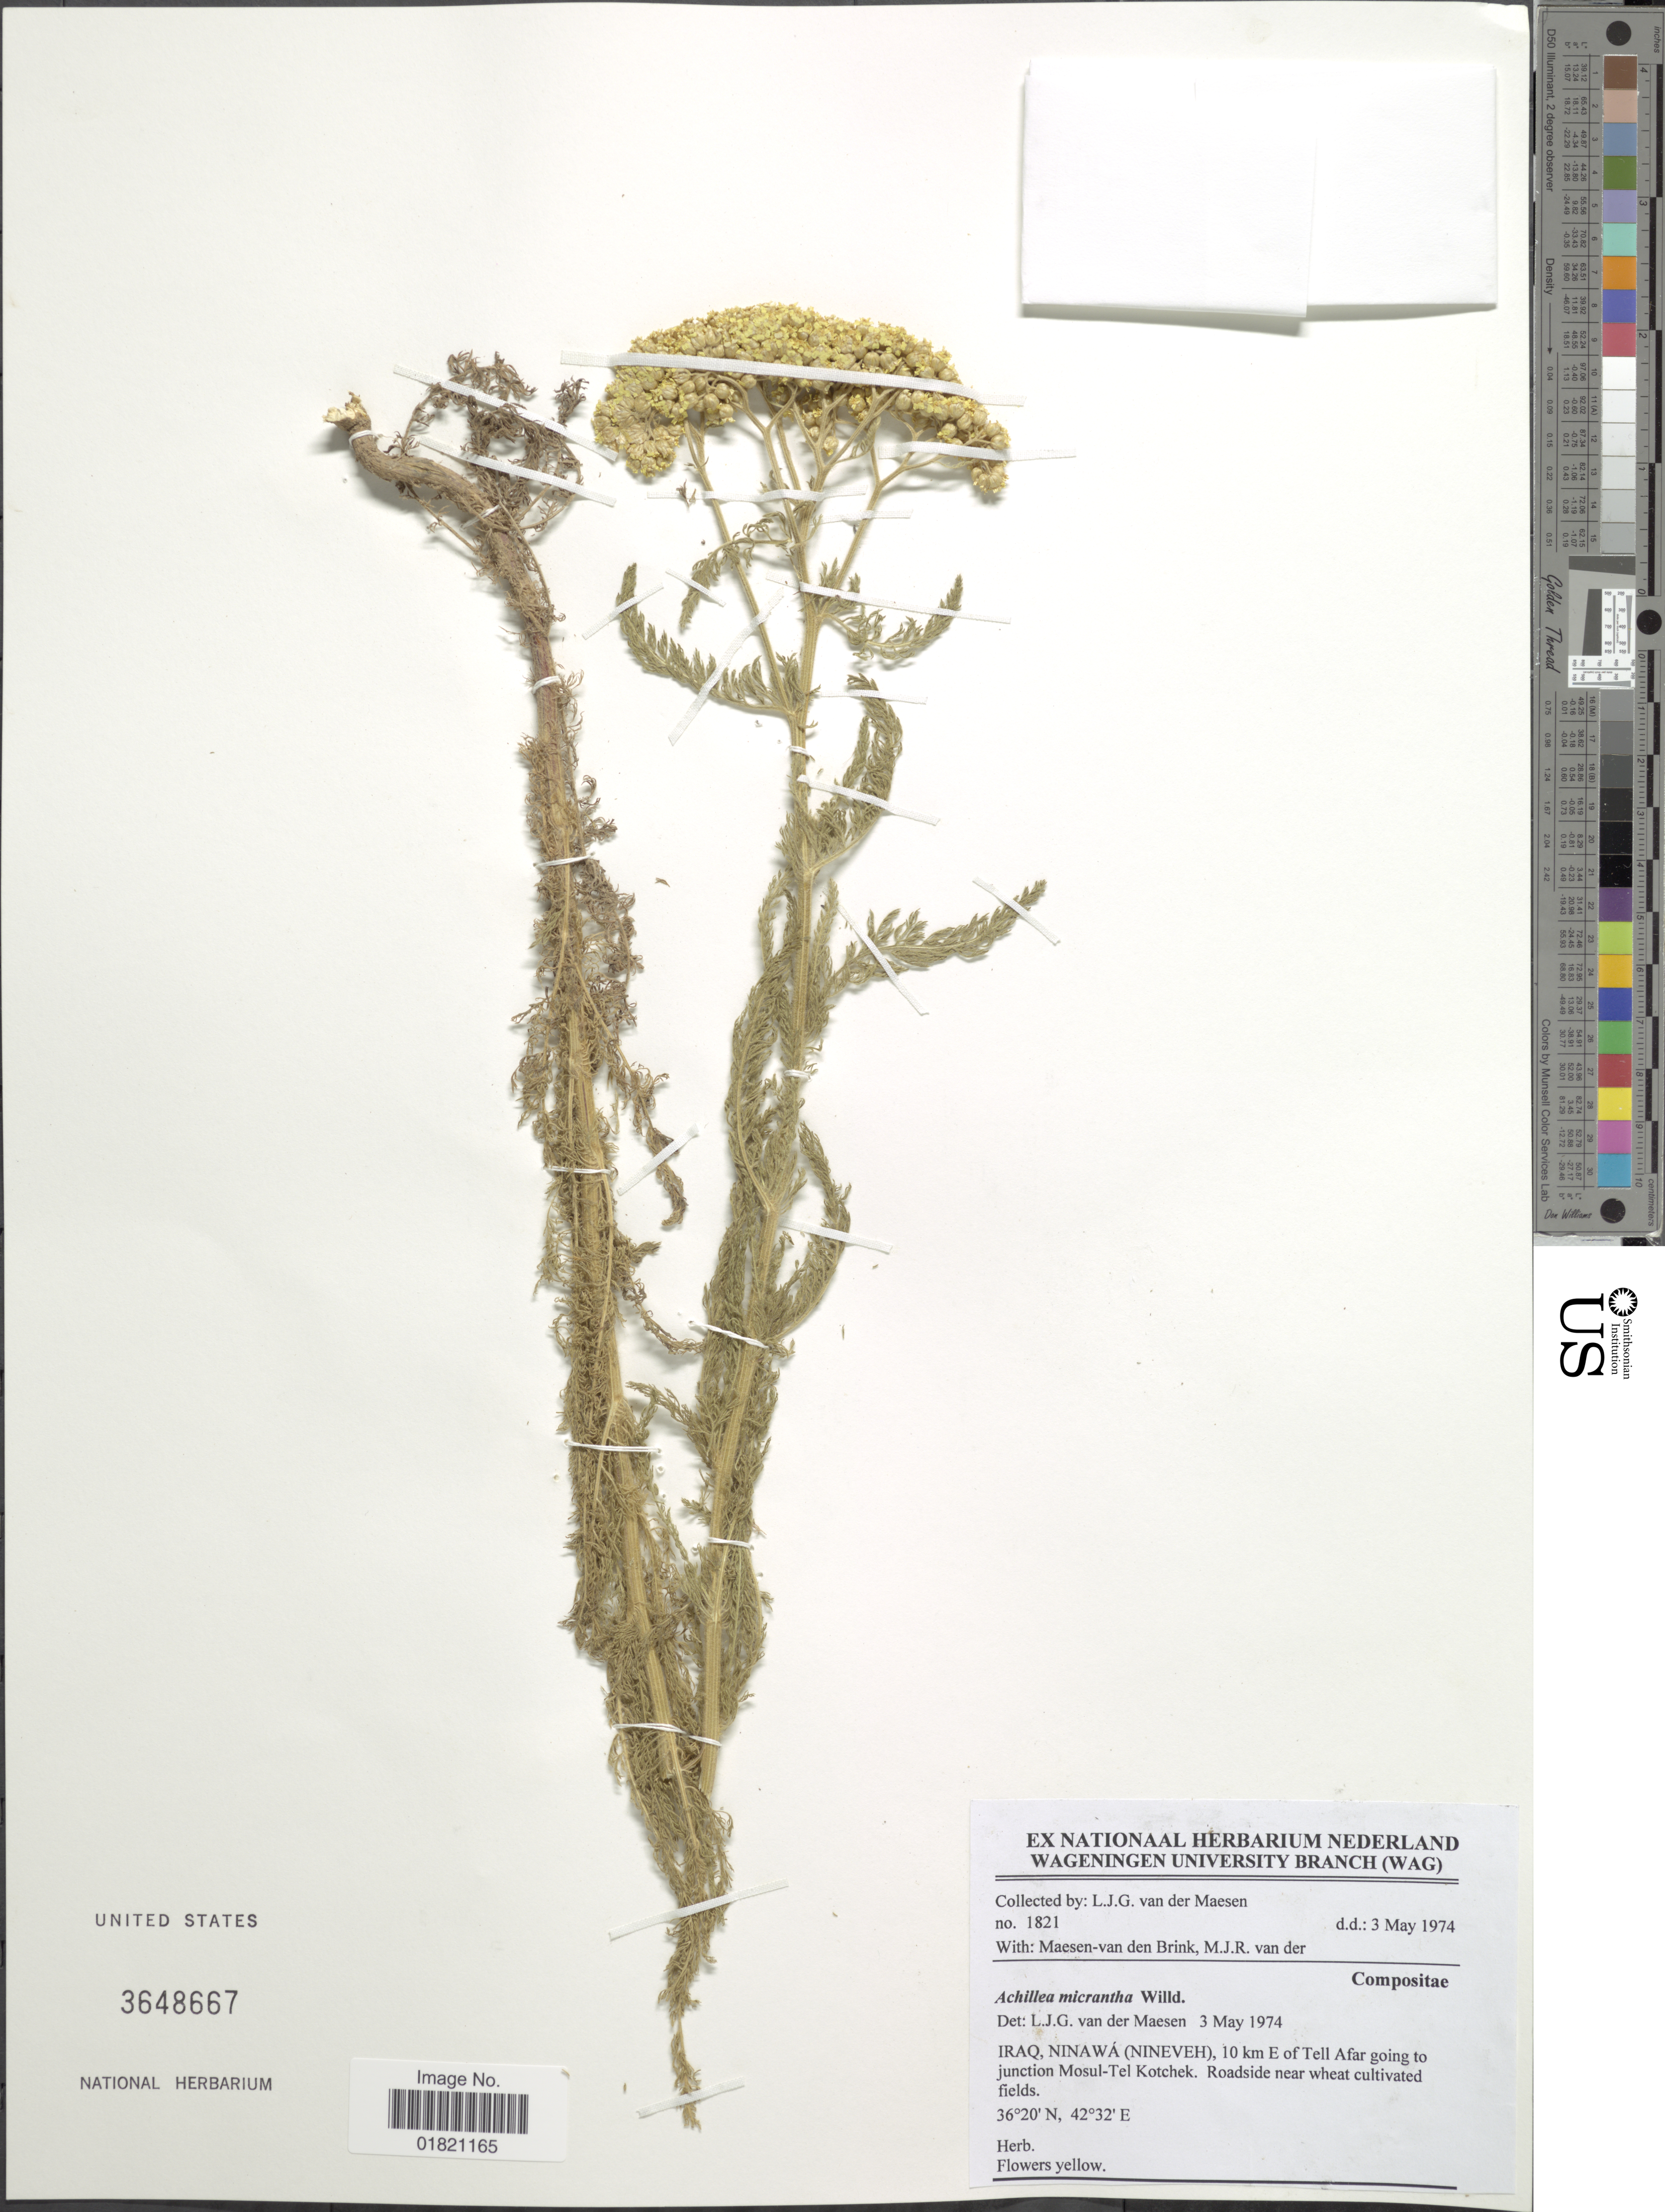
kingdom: Plantae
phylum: Tracheophyta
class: Magnoliopsida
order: Asterales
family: Asteraceae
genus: Achillea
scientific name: Achillea micrantha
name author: M. Bieb.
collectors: L. van der Maesen, M. Maesen-van den Brink & v. M. J. R.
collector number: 1821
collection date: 1974-05-03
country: Iraq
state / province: Ninawa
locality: (Nineveh), 10 km E of Tell Afar going to junction Mosul-Tel Kotchek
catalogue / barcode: US 3648667